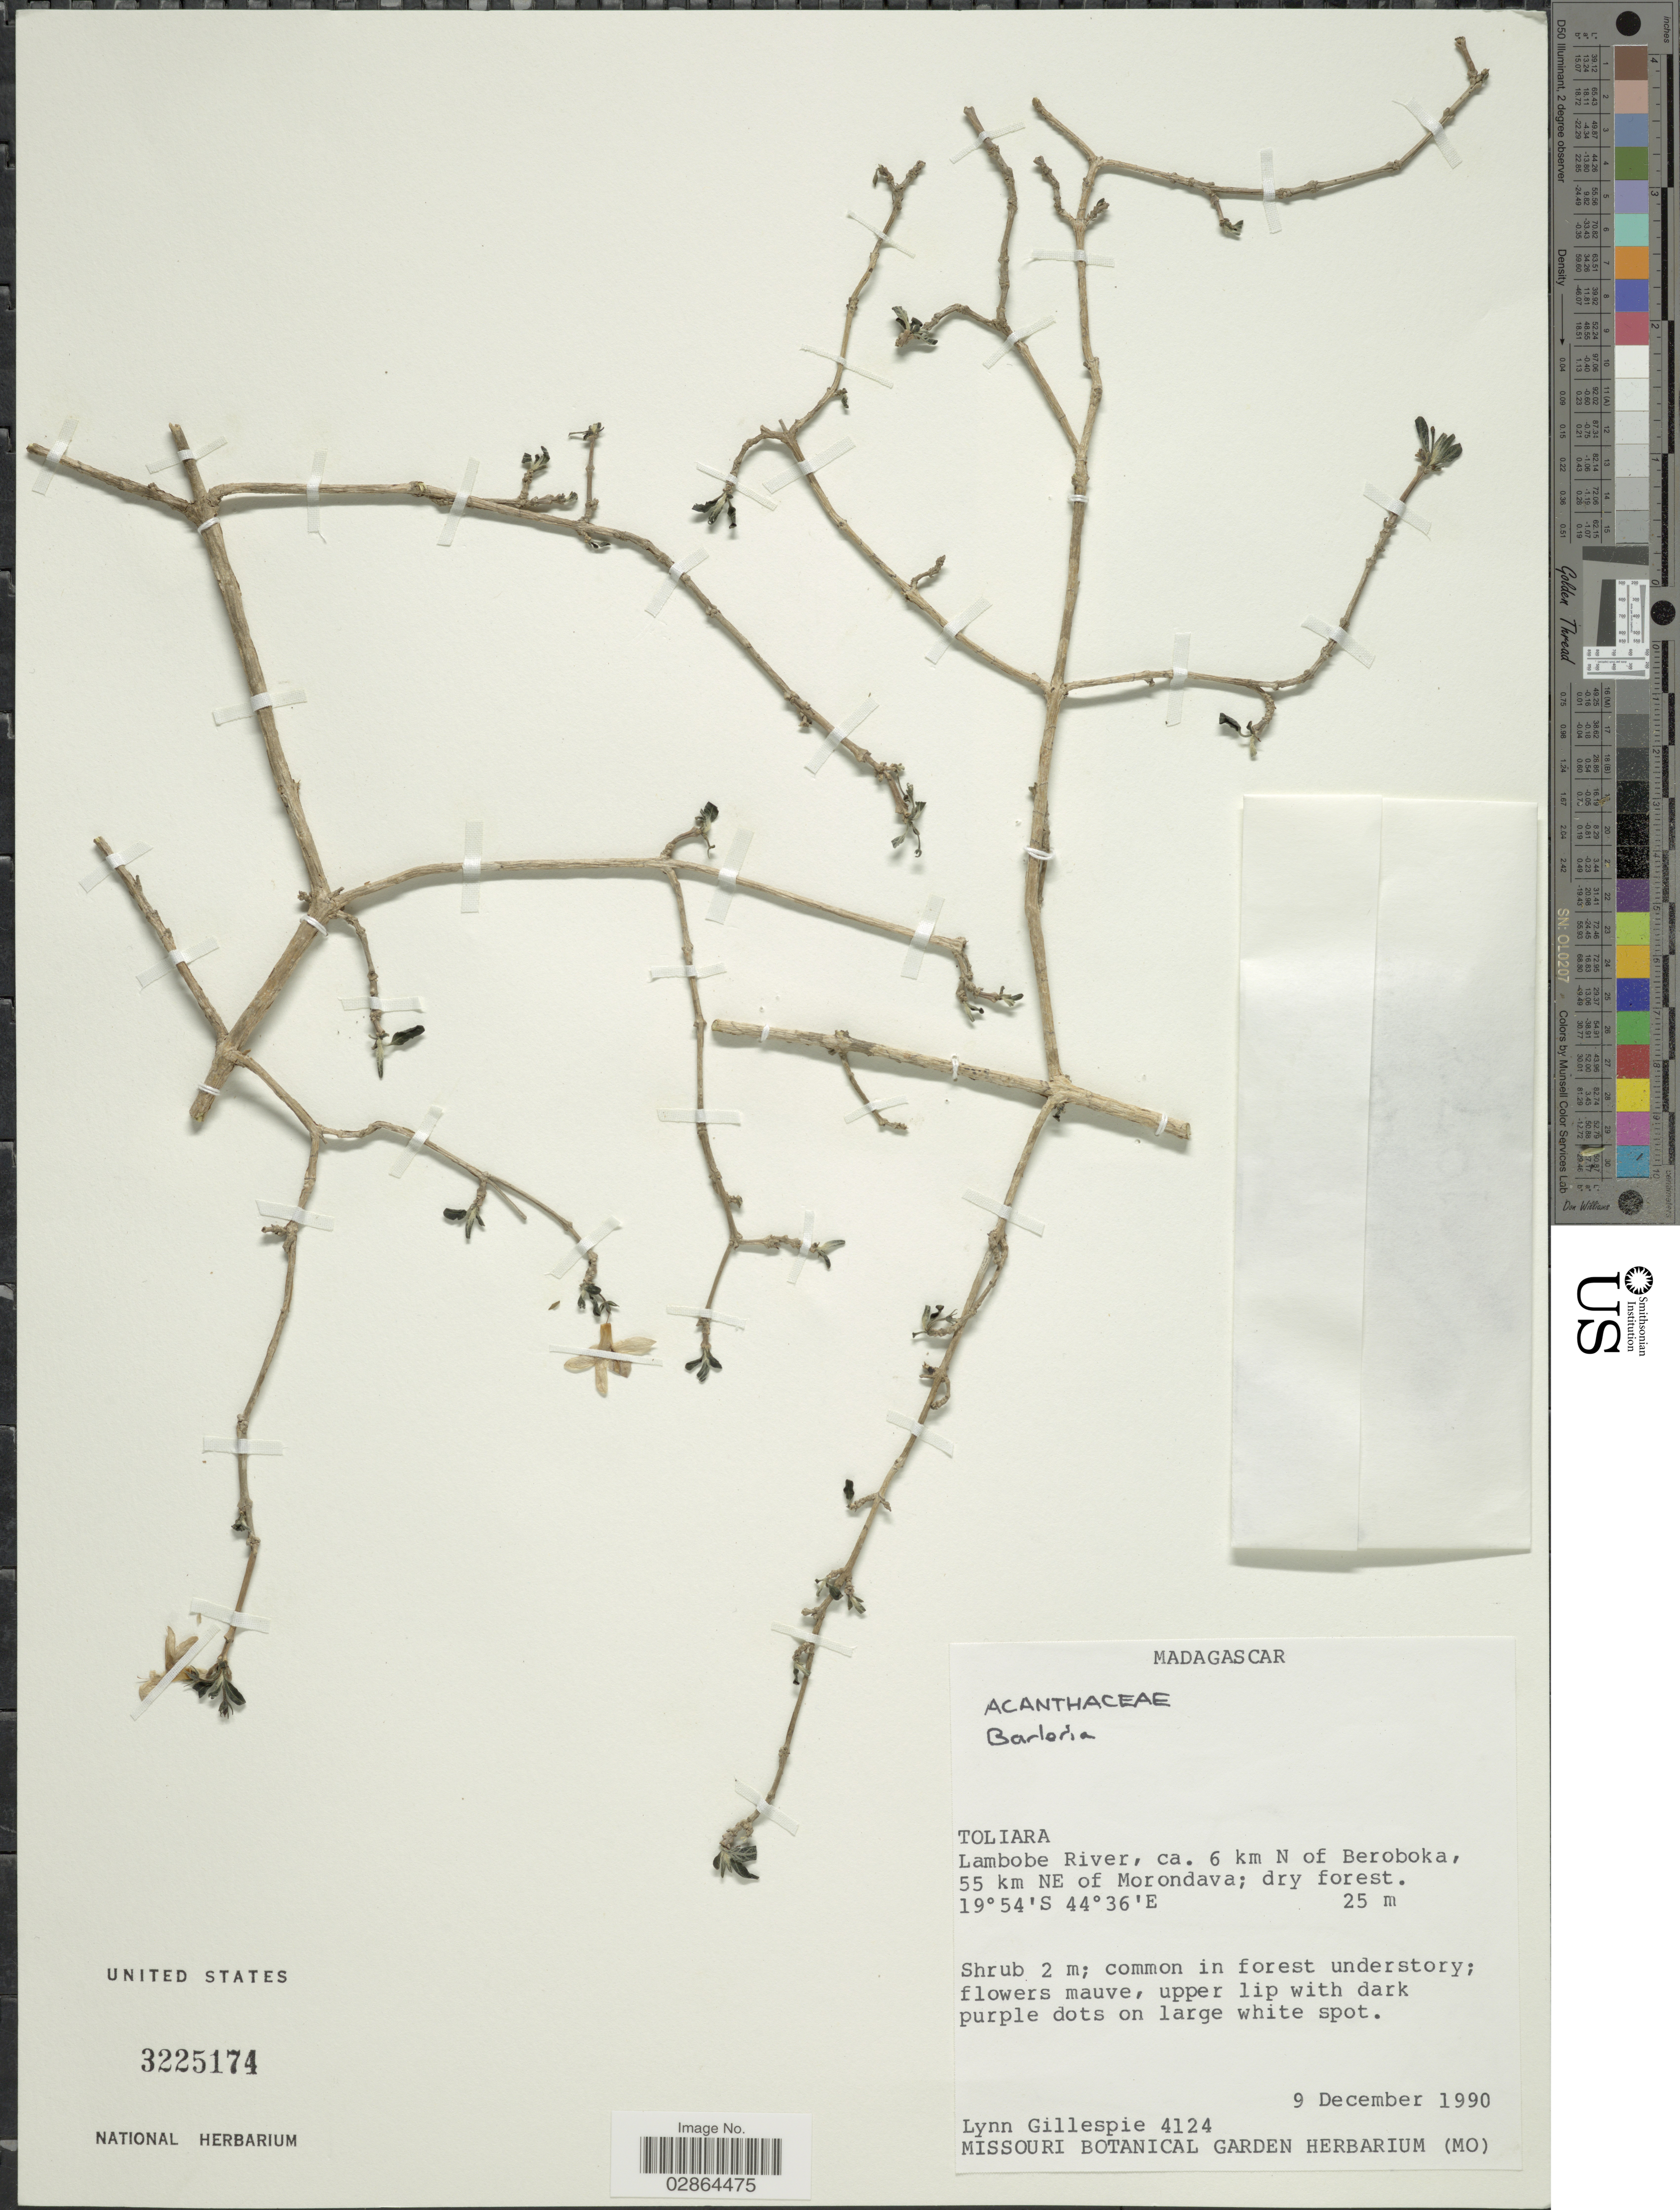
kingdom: Plantae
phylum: Tracheophyta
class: Magnoliopsida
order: Lamiales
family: Acanthaceae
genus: Barleria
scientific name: Barleria sp.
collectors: L. J. Gillespie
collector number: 4124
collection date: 1990-12-09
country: Madagascar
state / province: Menabe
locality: Lambobe River, ca. 6 km N of Beroboka, 55 km NE of Morondava.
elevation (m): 25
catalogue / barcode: US 3225174